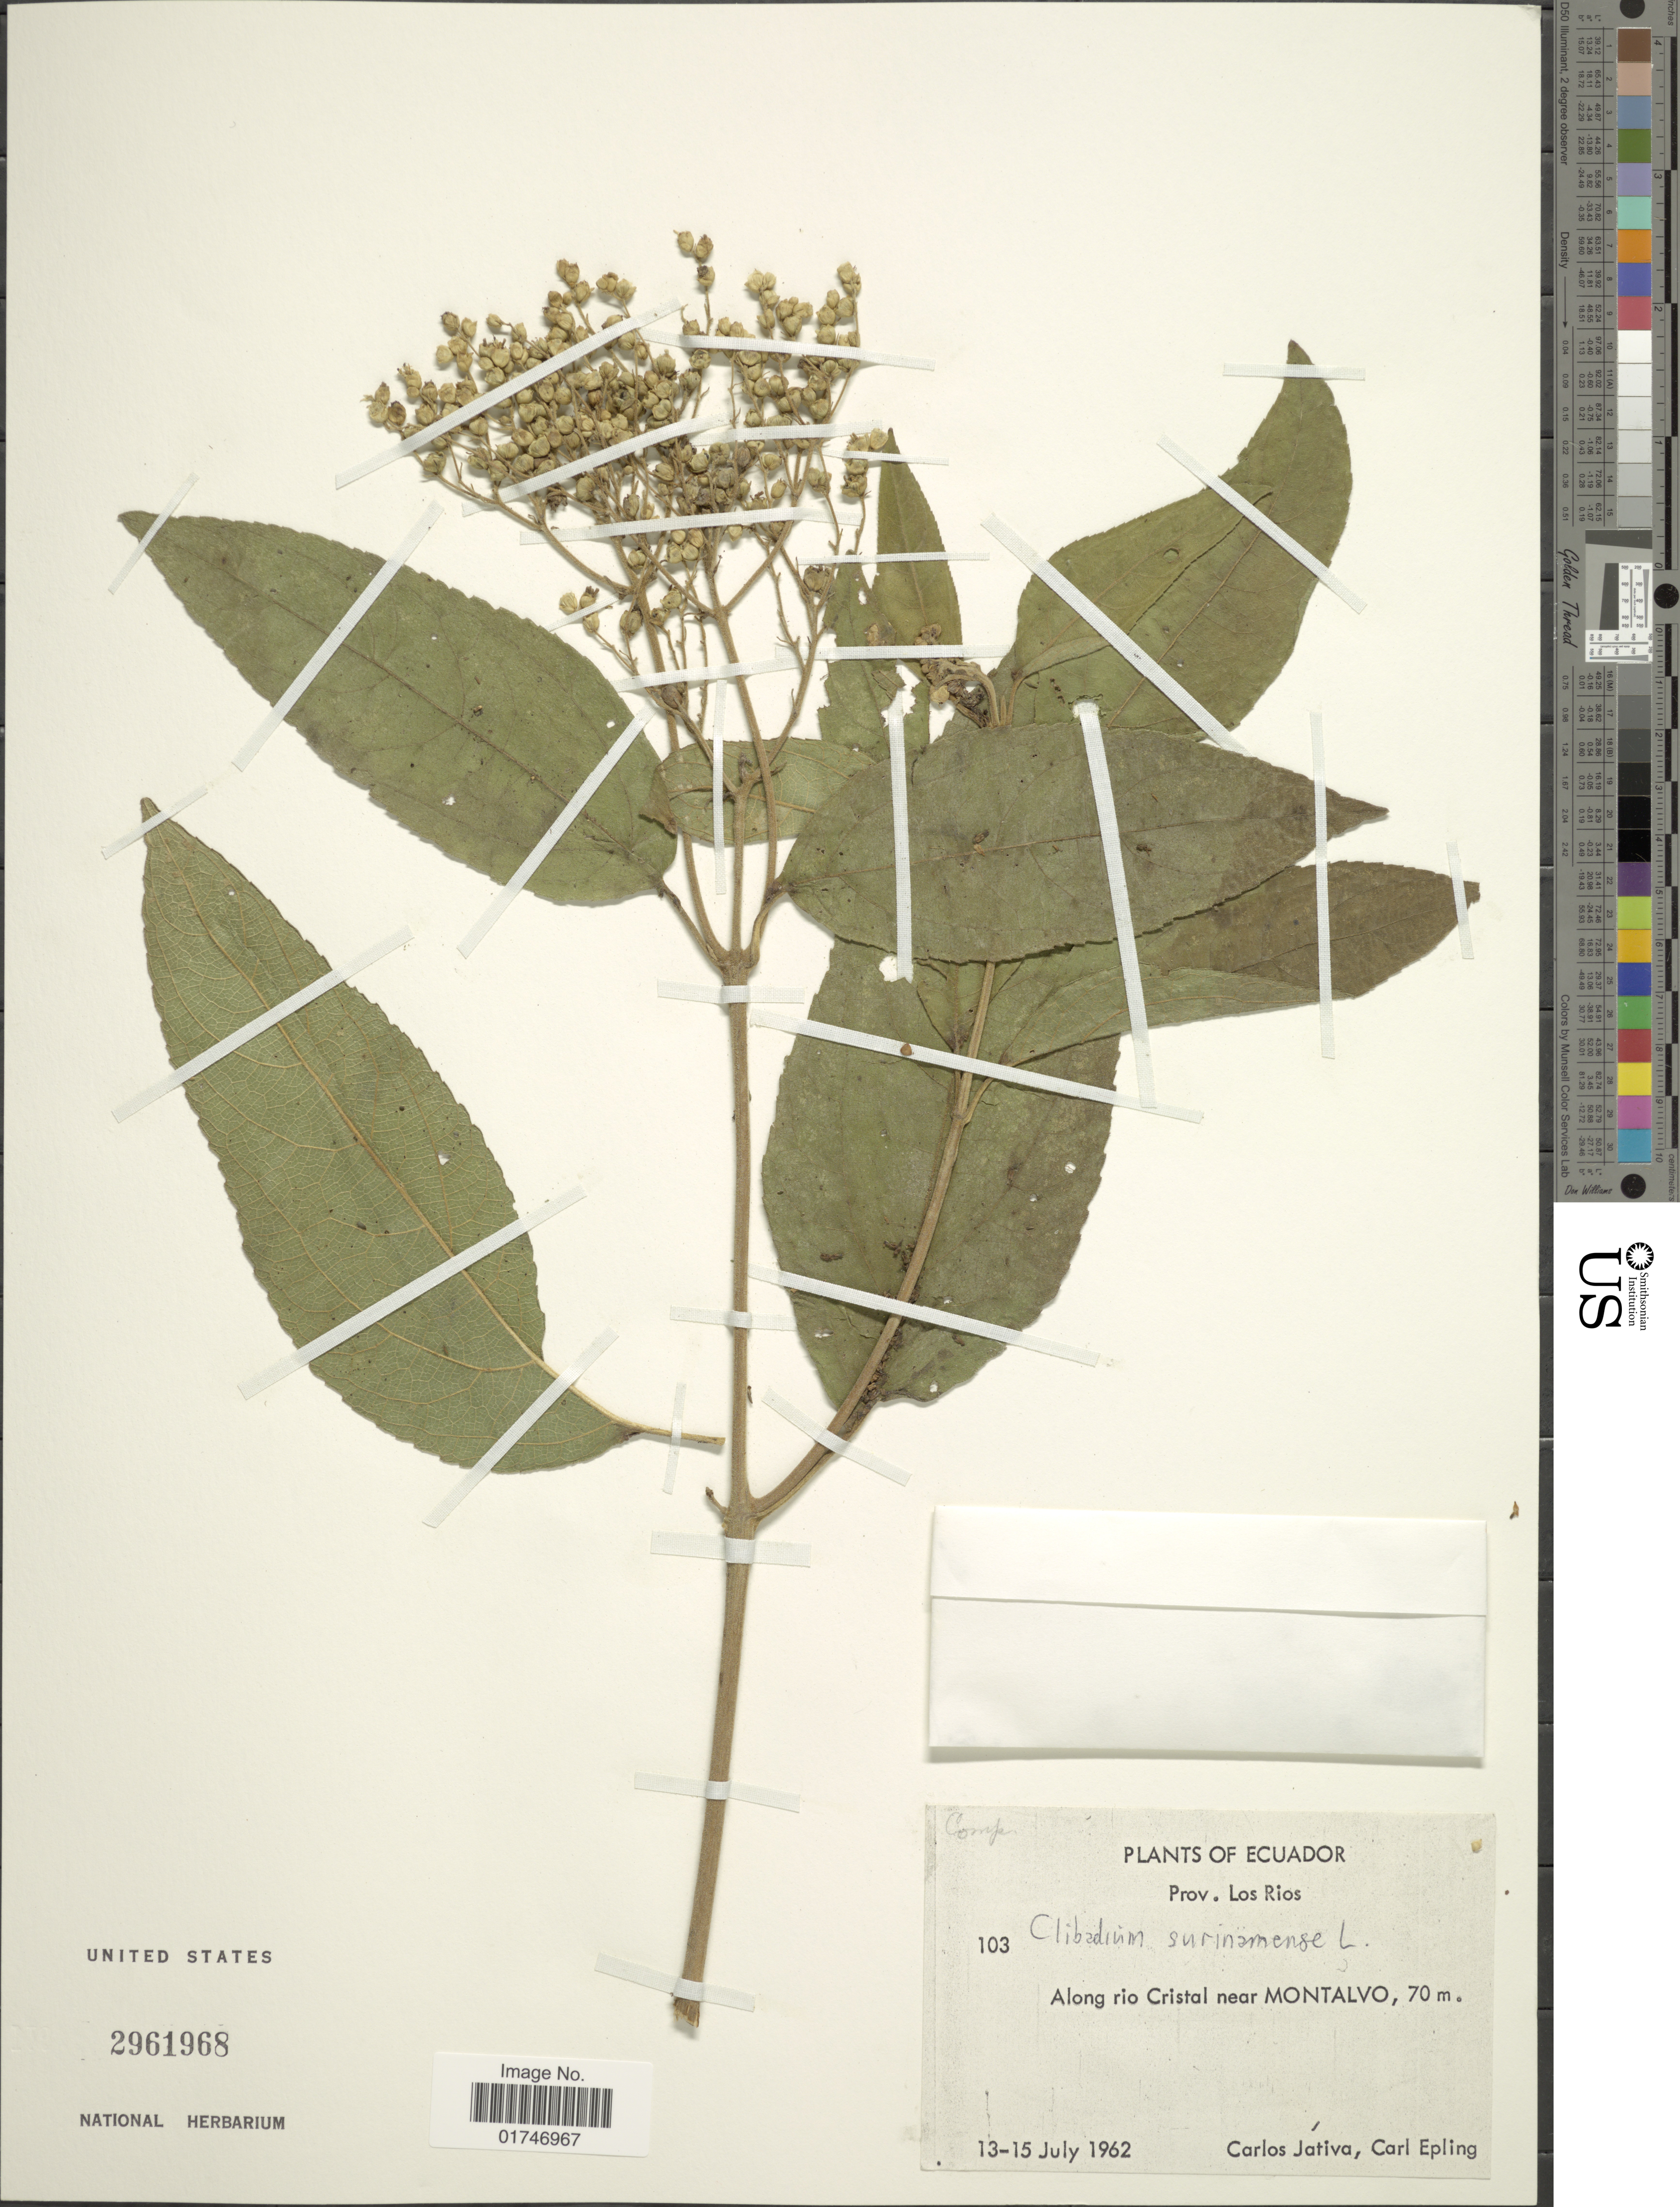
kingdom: Plantae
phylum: Tracheophyta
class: Magnoliopsida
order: Asterales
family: Asteraceae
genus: Clibadium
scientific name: Clibadium surinamense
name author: L.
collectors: C. D. Játiva & C. C. Epling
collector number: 103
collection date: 1962-07-13/1962-07-15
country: Ecuador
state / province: Los Ríos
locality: Prov. Los Rios. Along rio Cristal near Montalvo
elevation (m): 70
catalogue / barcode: US 2961968